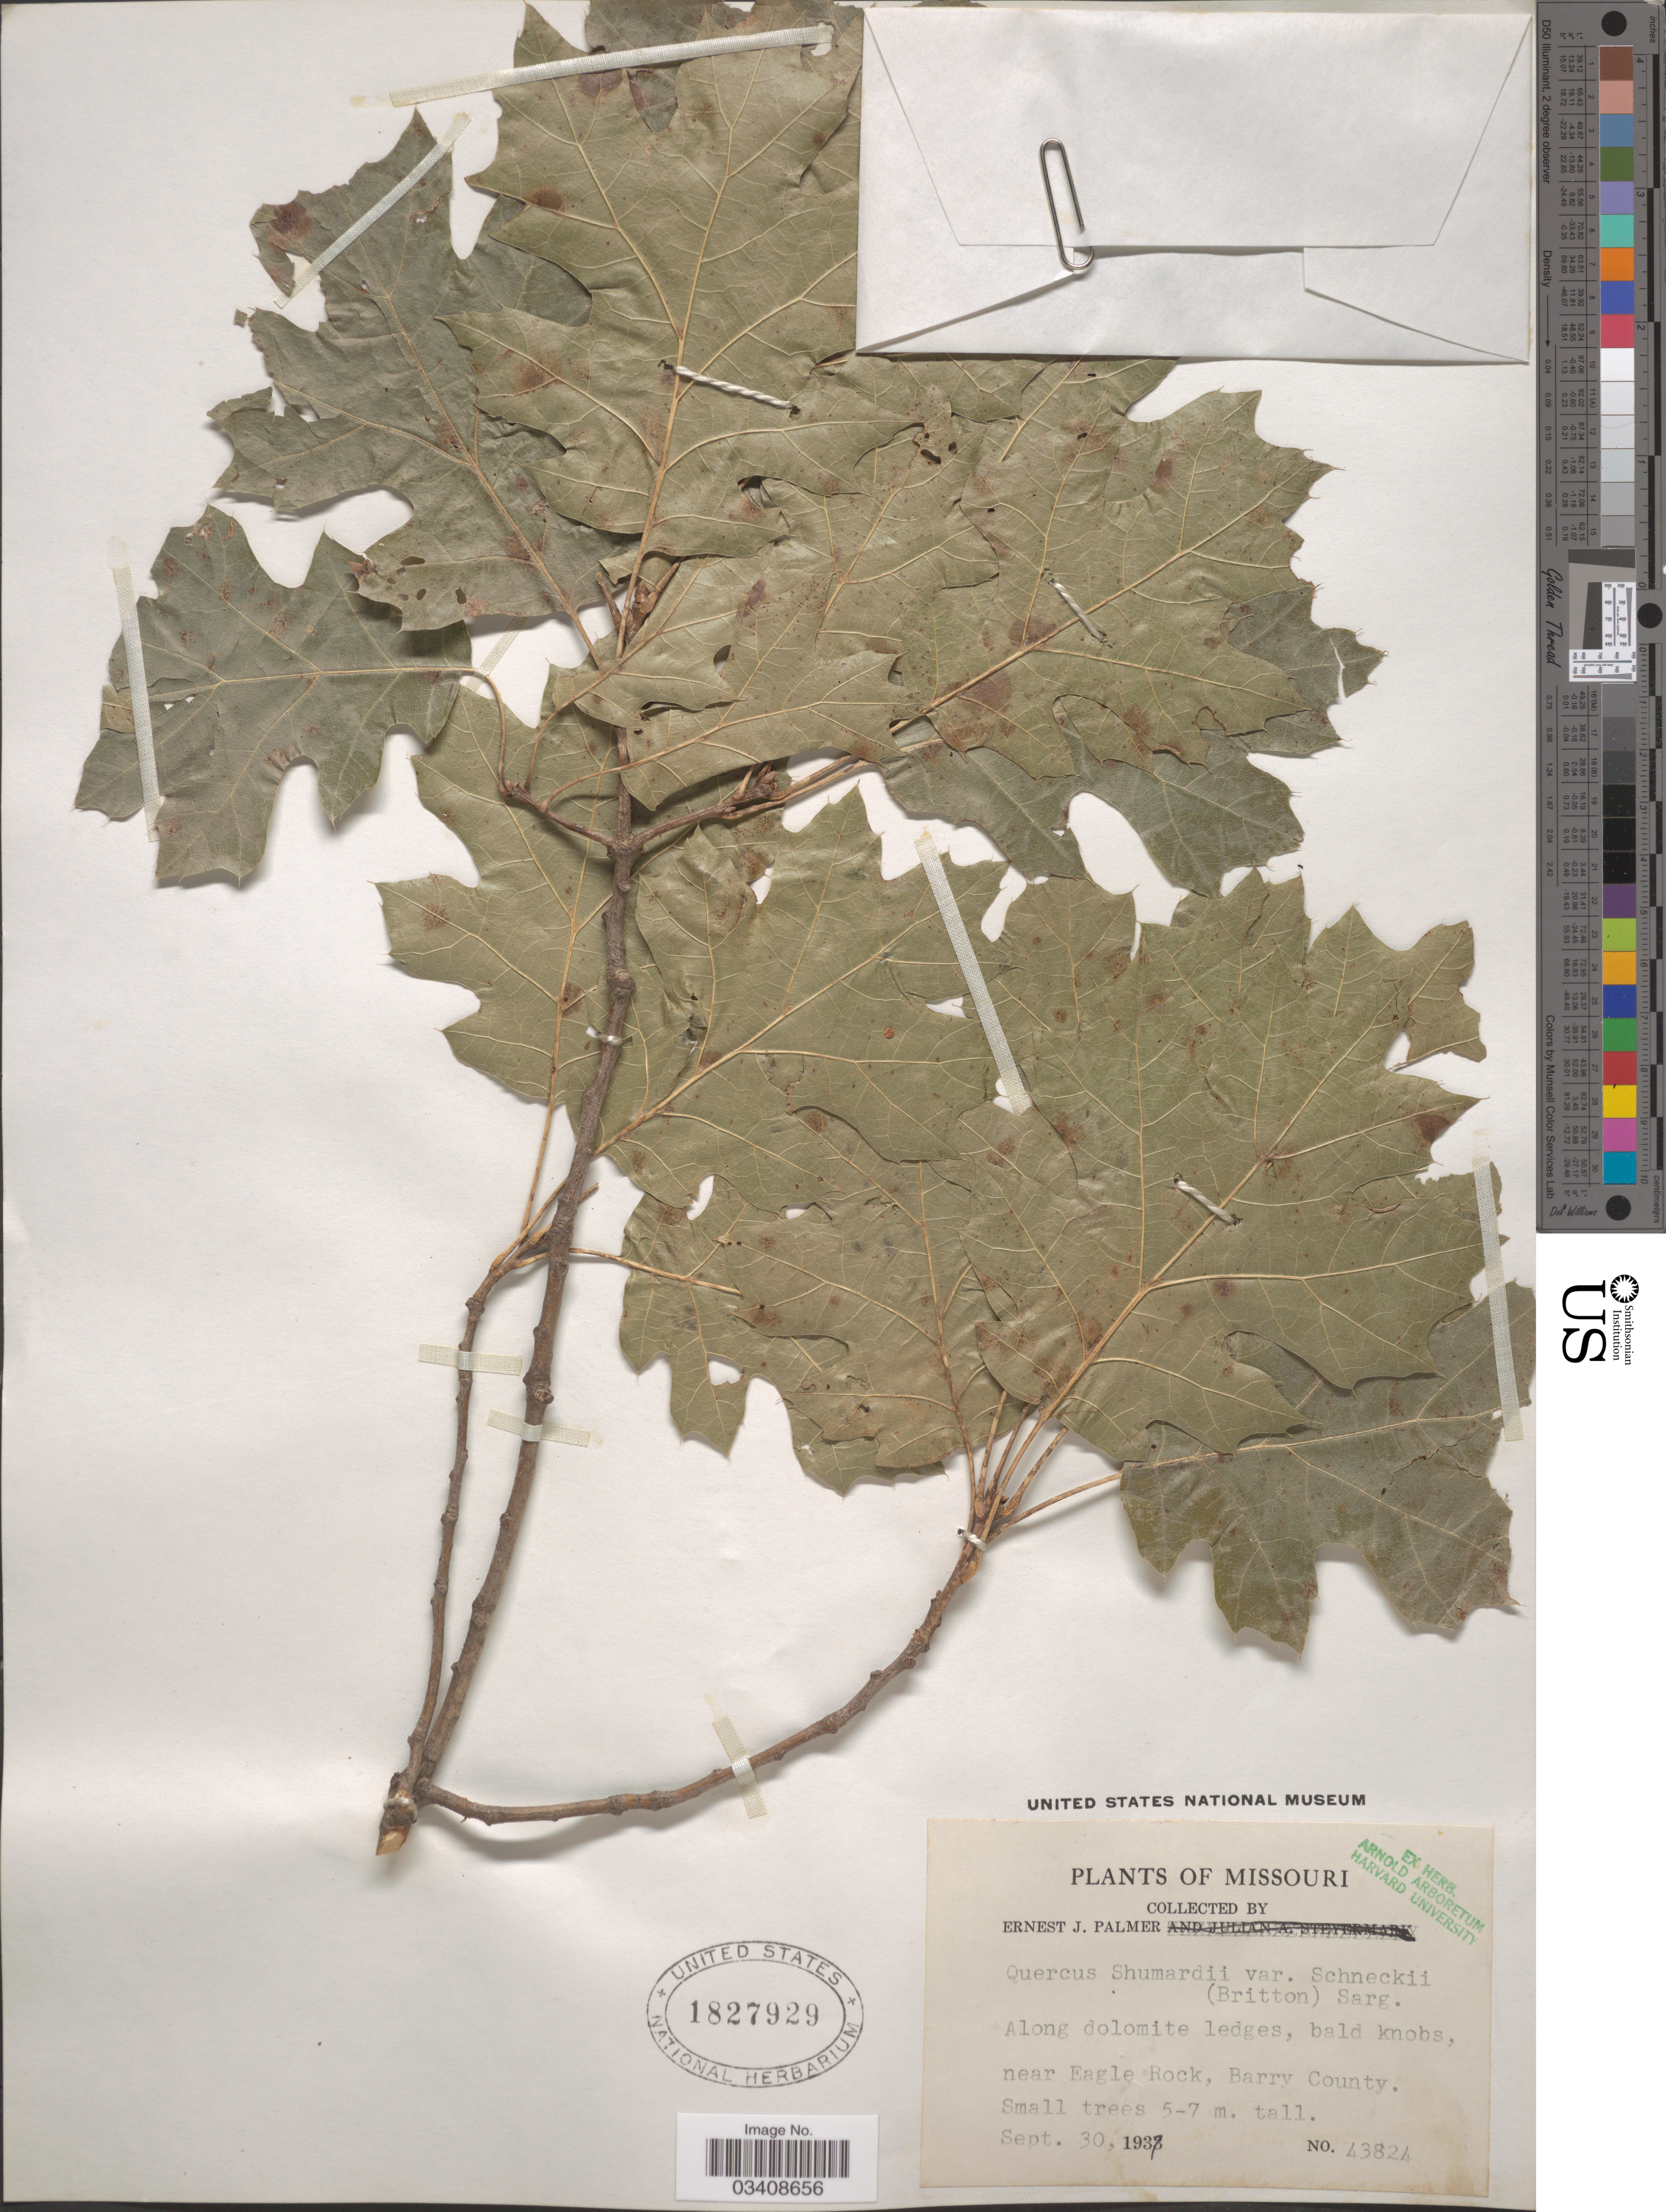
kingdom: Plantae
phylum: Tracheophyta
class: Magnoliopsida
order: Fagales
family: Fagaceae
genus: Quercus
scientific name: Quercus shumardii var. schneckii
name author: (Britton) Sarg.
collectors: E. J. Palmer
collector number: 43824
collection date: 1937-09-30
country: United States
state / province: Missouri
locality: Near Eagle Rock, Barry County.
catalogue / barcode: US 1827929